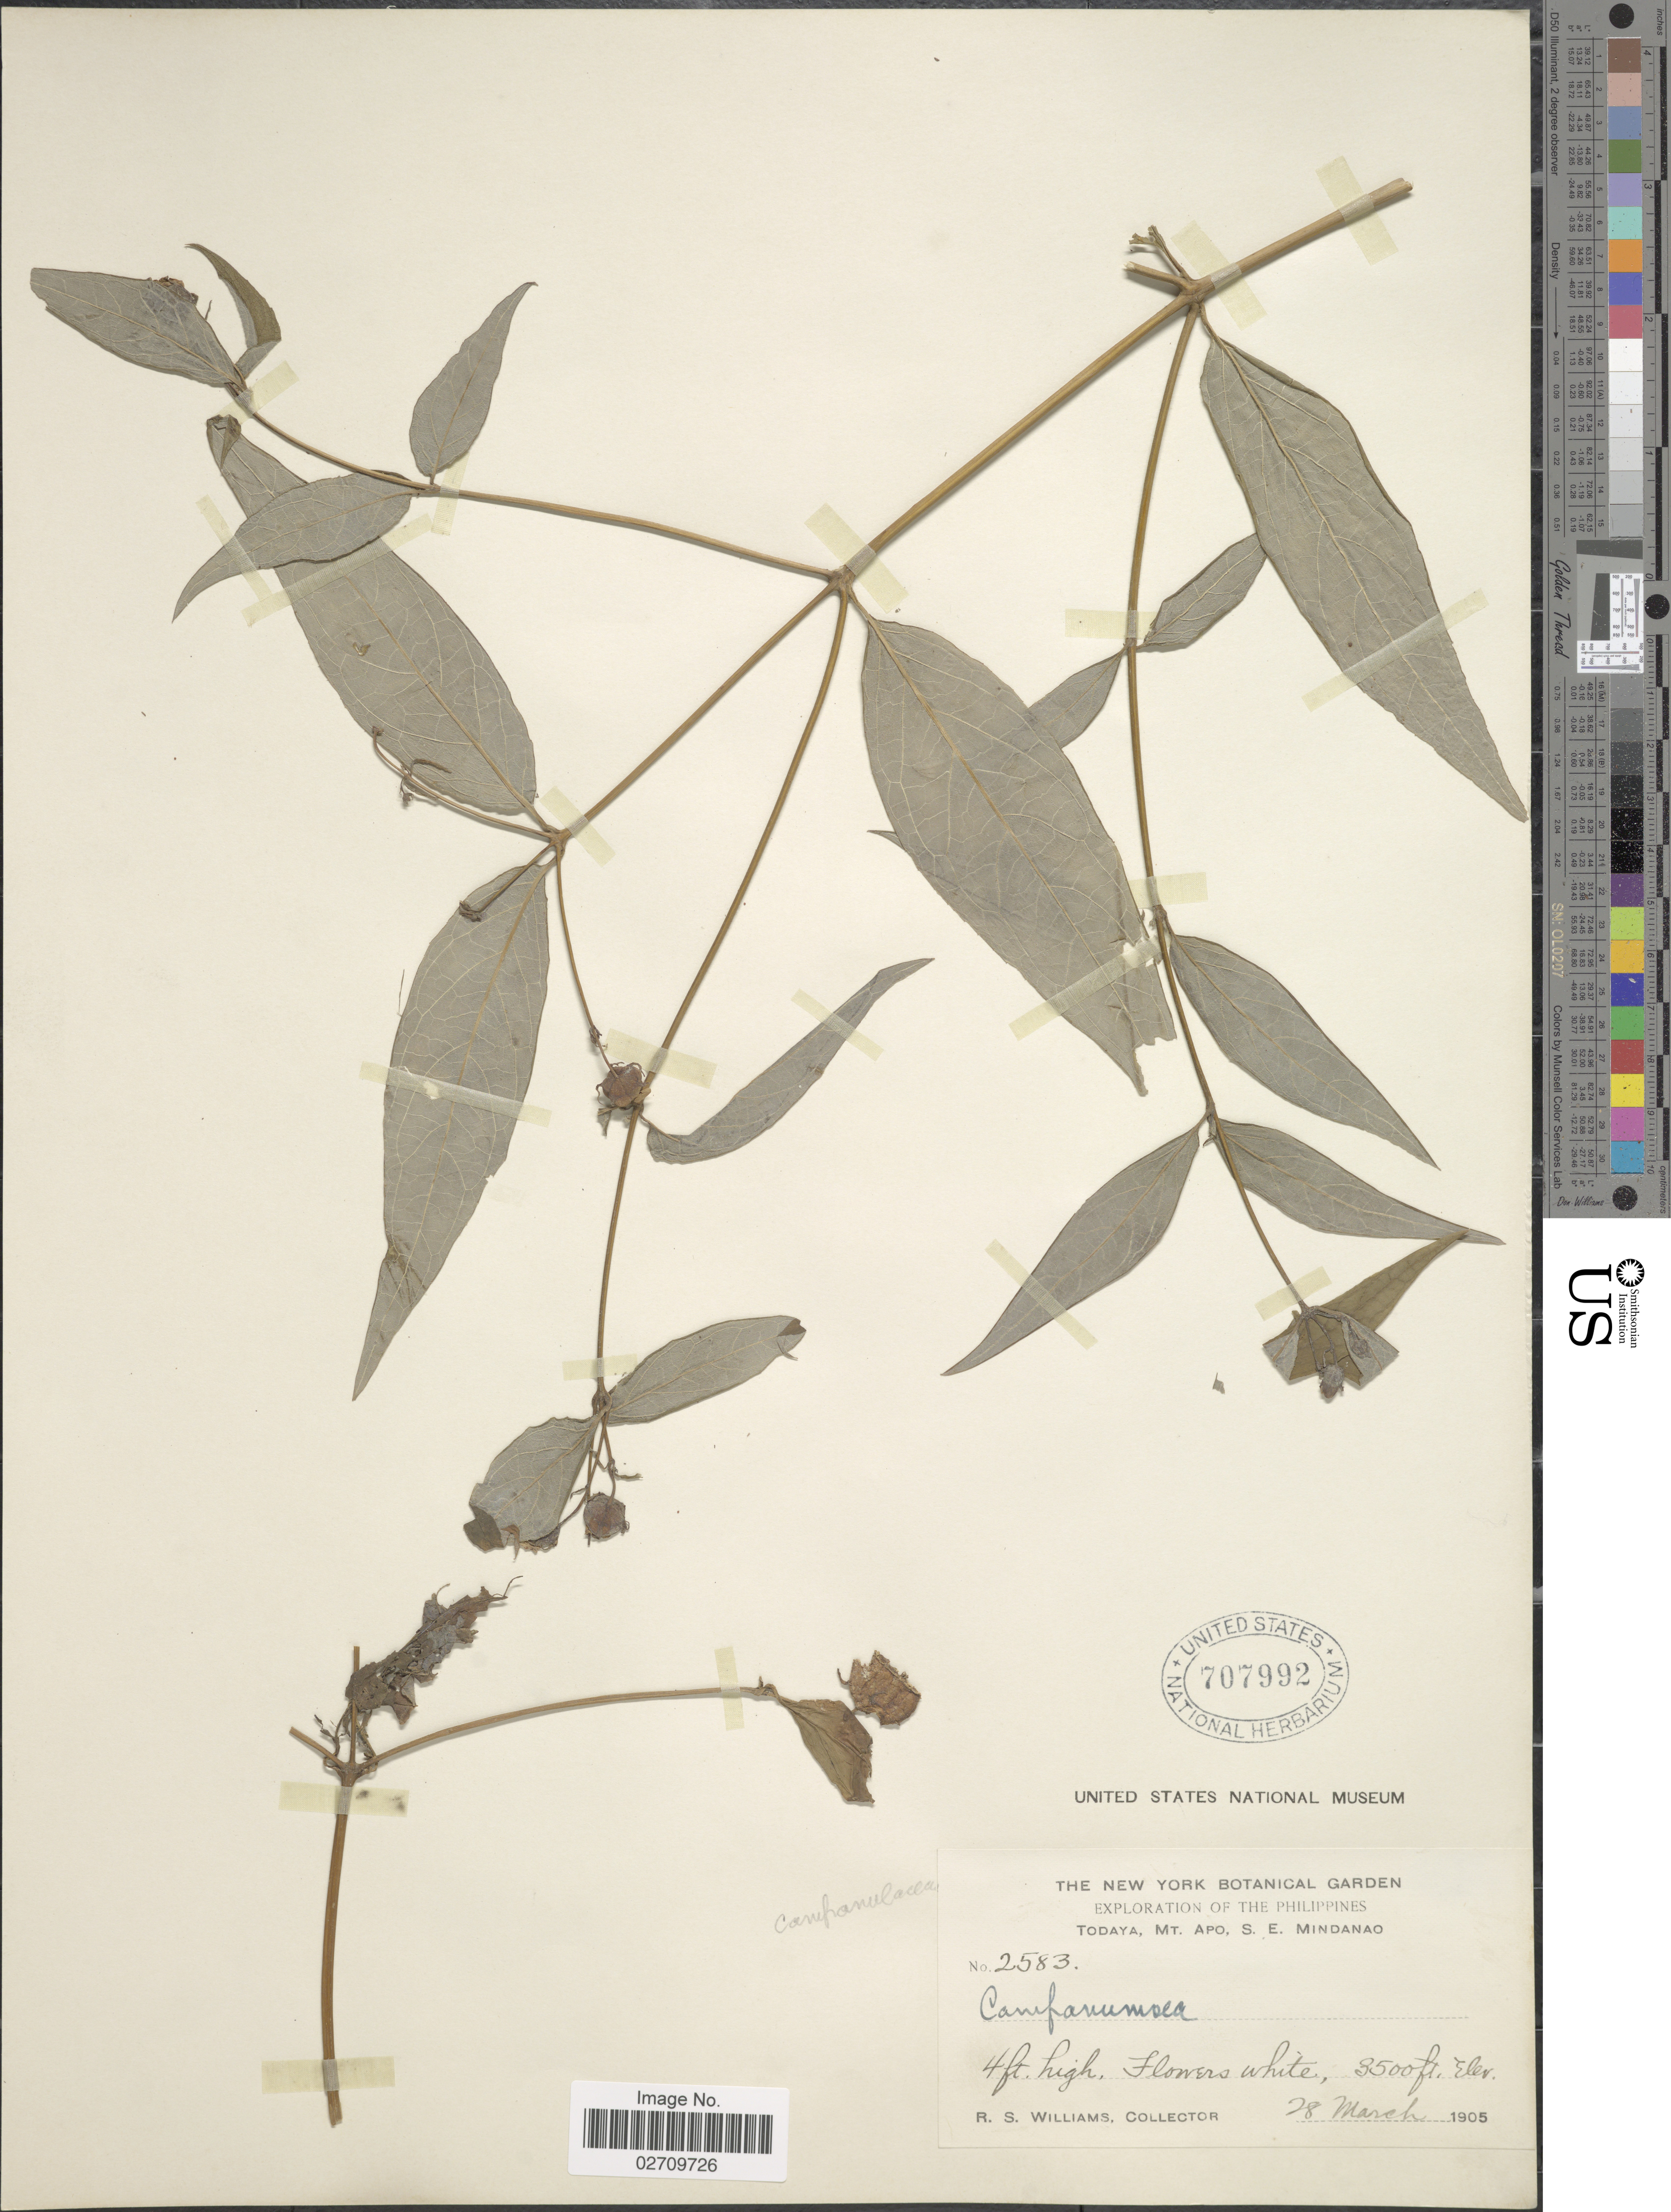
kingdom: Plantae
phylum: Tracheophyta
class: Magnoliopsida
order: Asterales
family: Campanulaceae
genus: Cyclocodon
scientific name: Cyclocodon sp.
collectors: R. S. Williams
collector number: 2583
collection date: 1905-03-28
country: Philippines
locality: Todaya, Mt. Apo, S.E. Mindanao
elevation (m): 1067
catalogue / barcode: US 707992